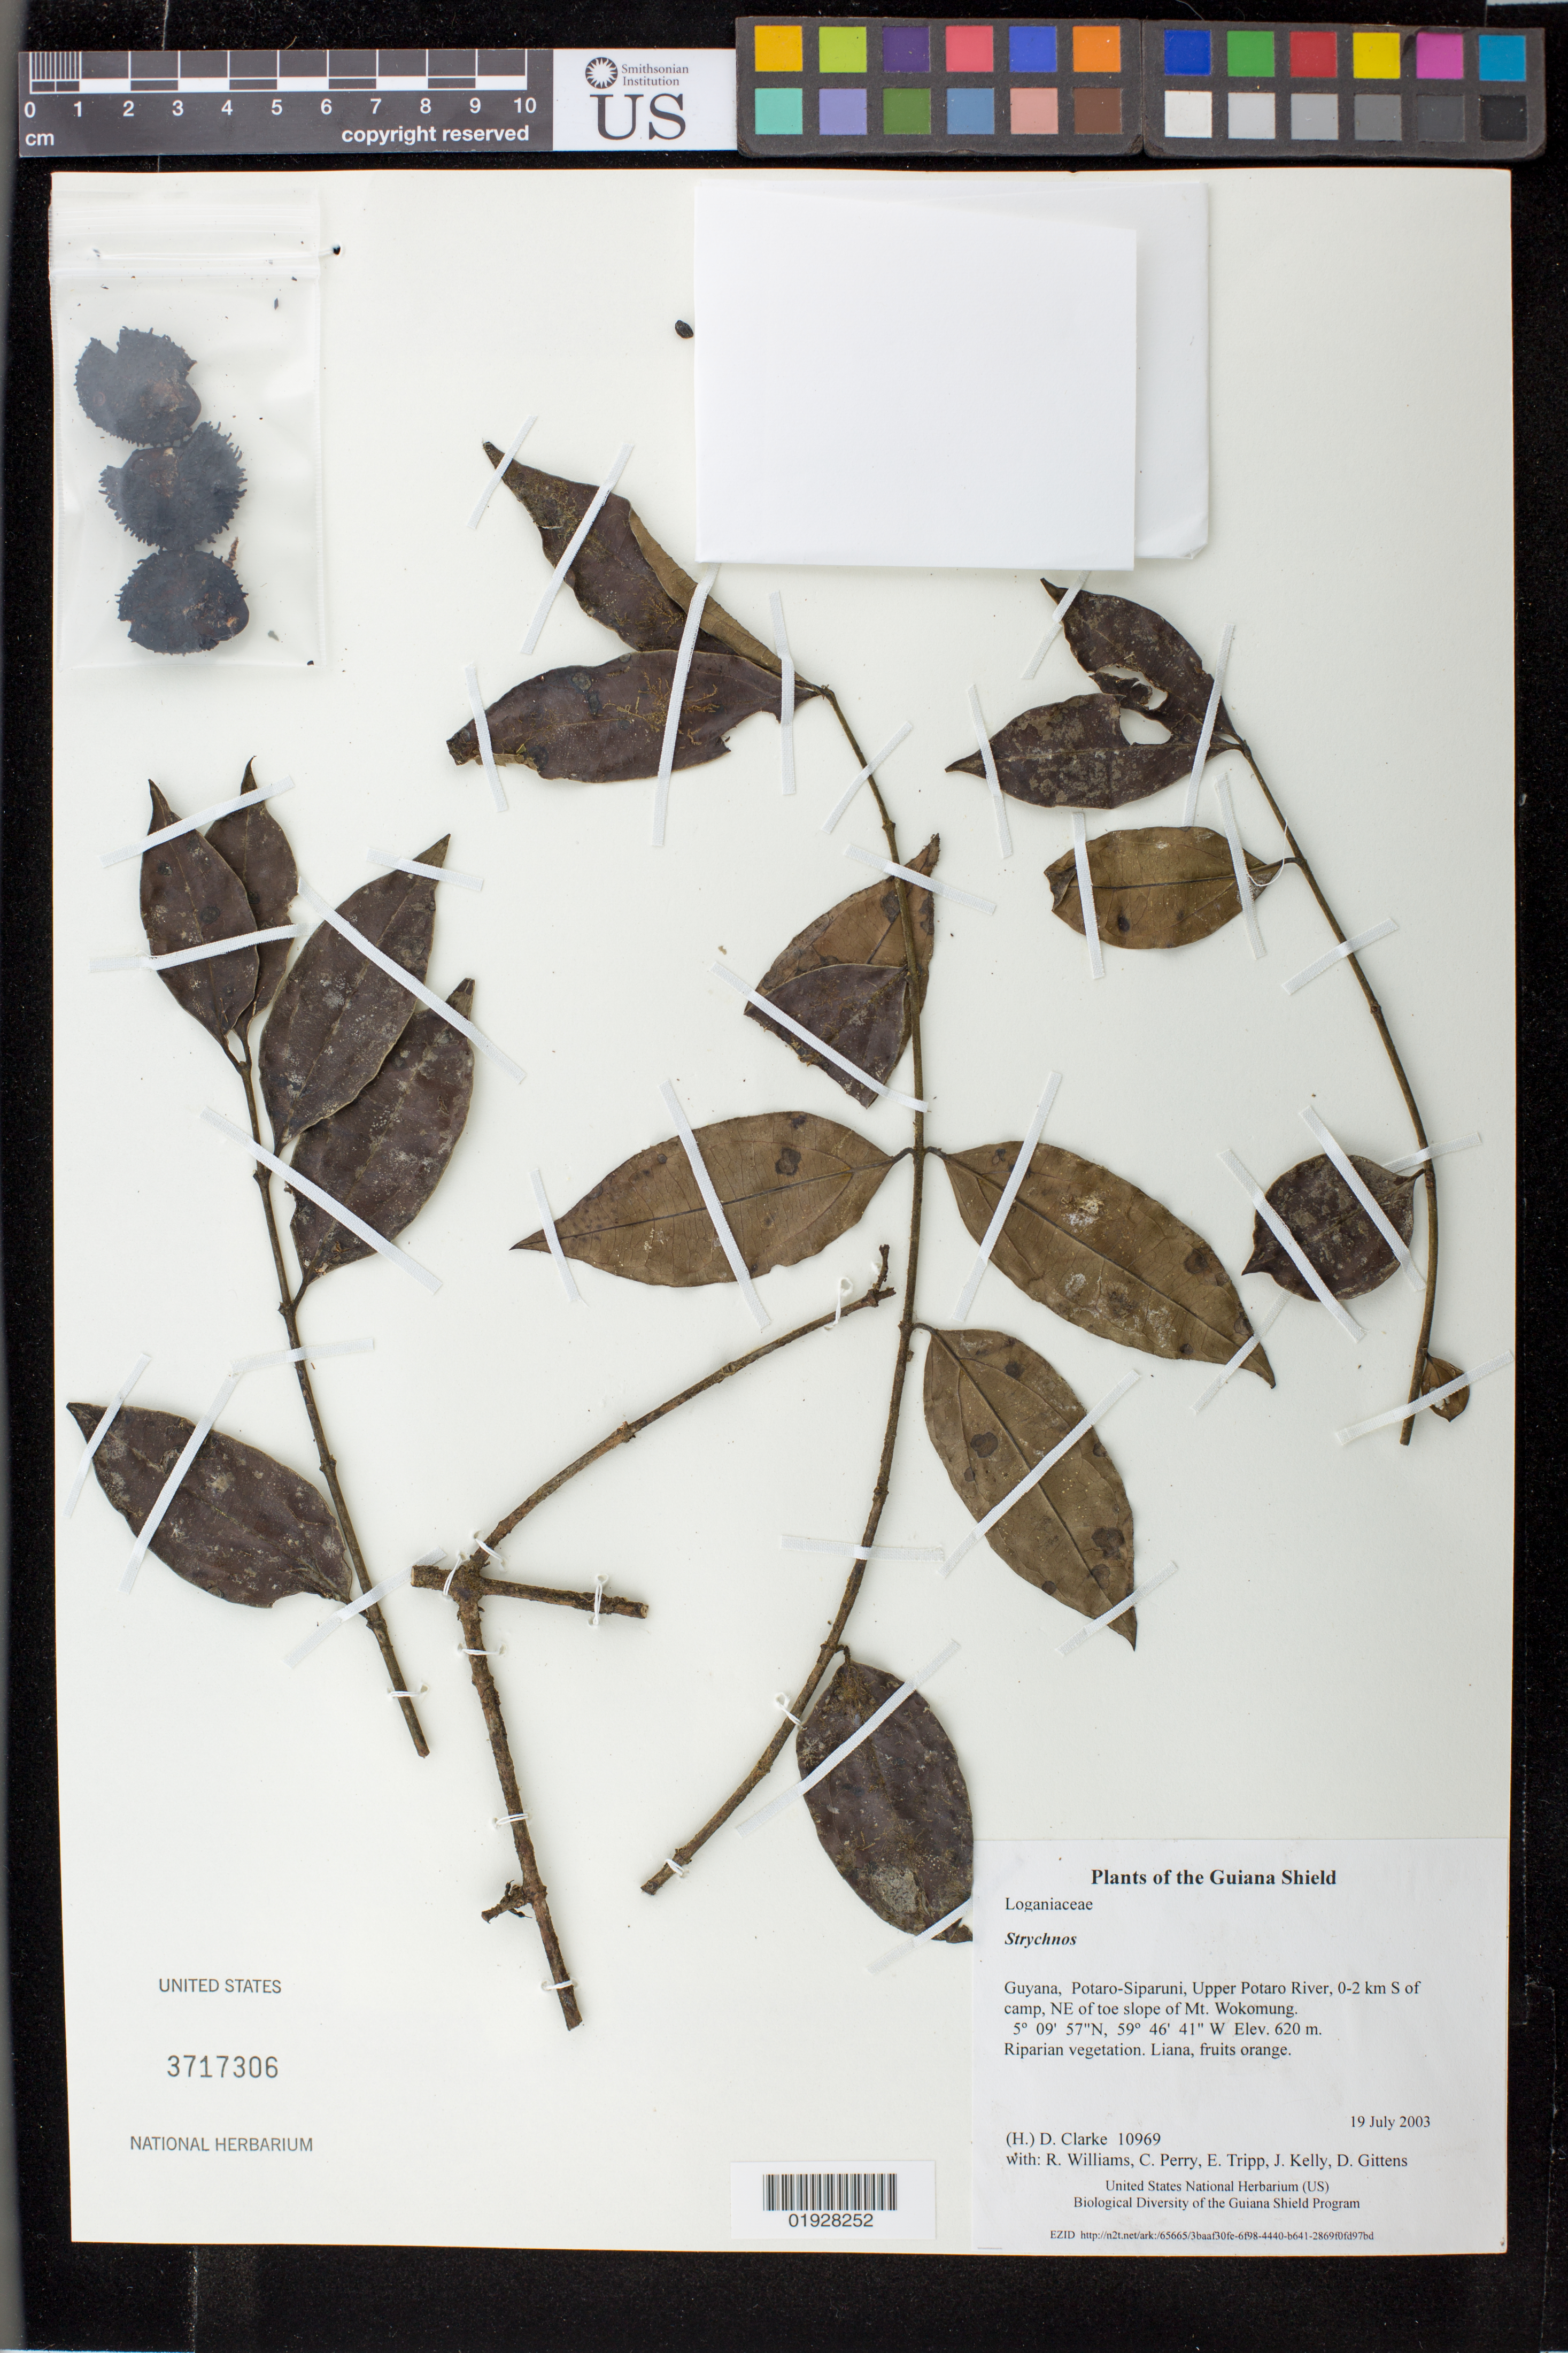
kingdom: Plantae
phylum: Tracheophyta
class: Magnoliopsida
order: Gentianales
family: Loganiaceae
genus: Strychnos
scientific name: Strychnos sp.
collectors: H. D. Clarke, R. Williams, C. Perry, E. Tripp, J. Kelly, D. Gittens & S. R. Stern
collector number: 10969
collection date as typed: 19 July 2003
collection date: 2003-07-19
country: Guyana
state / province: Potaro-Siparuni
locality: Upper Potaro River, 0-2 km S of camp, NE of toe slope of Mt. Wokomung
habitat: Riparian vegetation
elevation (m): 620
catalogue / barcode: US 3717306